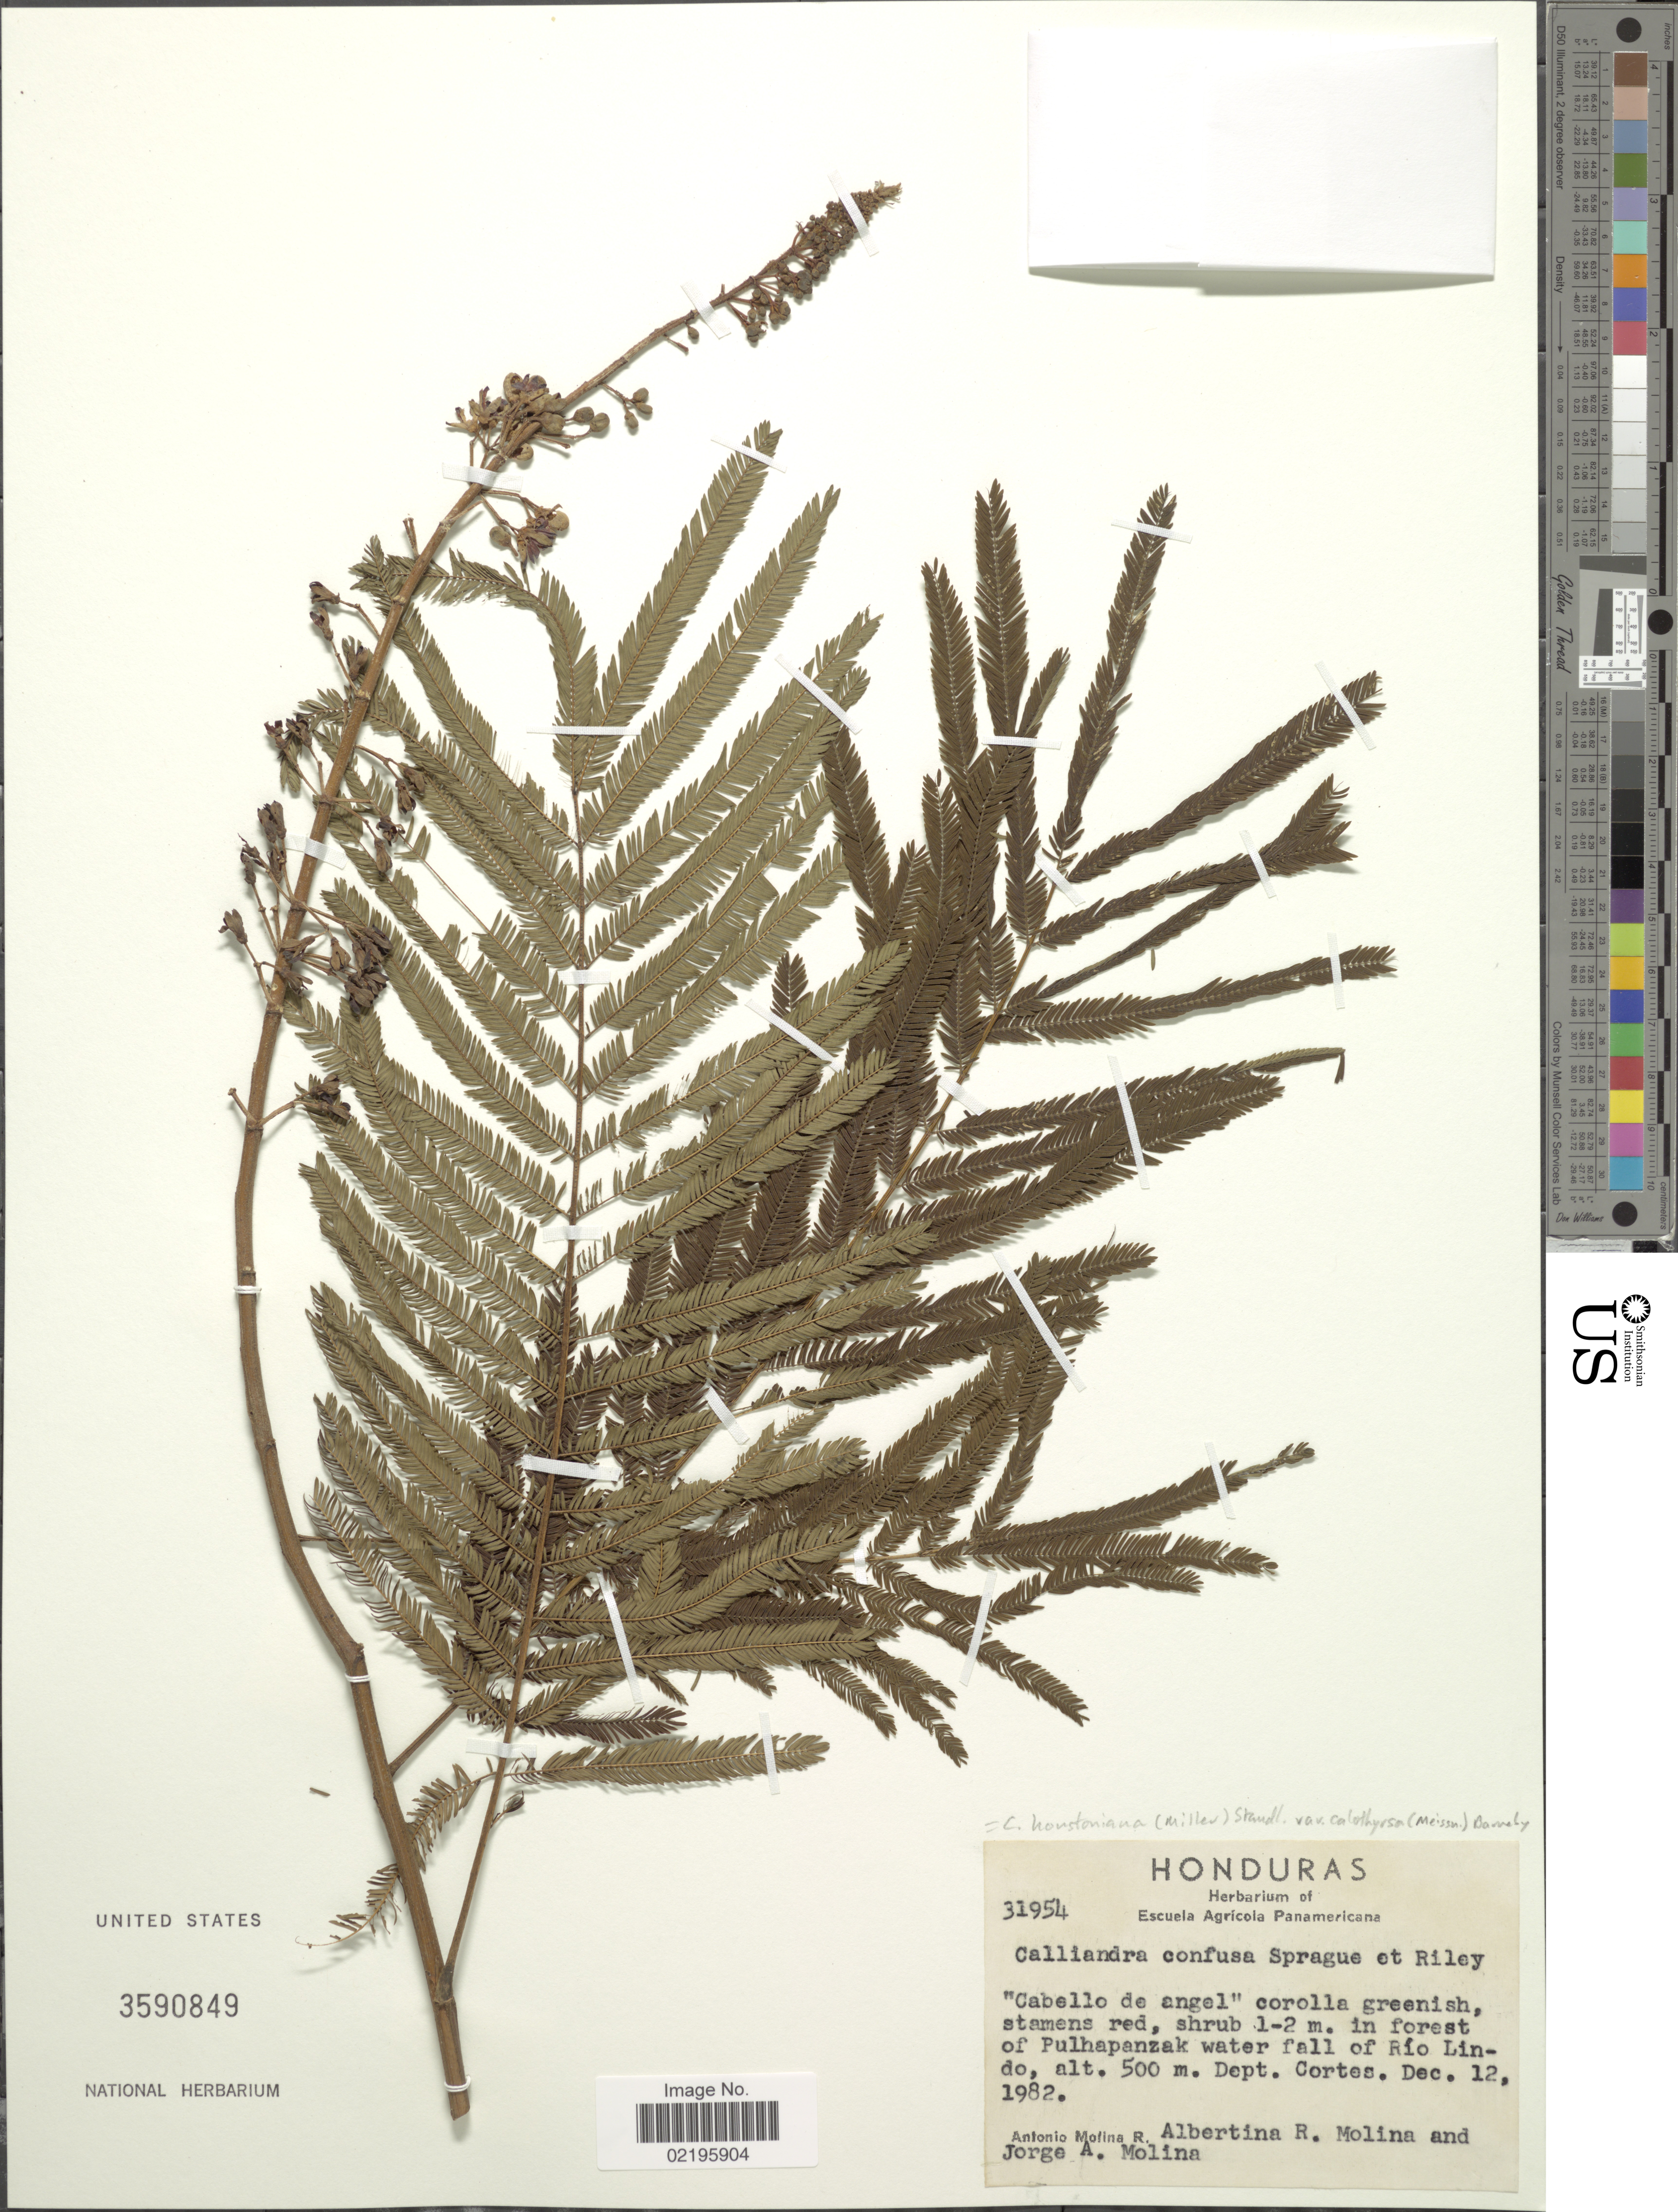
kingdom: Plantae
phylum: Tracheophyta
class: Magnoliopsida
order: Fabales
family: Fabaceae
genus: Calliandra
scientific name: Calliandra houstoniana var. colomasensis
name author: (Mill.) Standl.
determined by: Strong, Mark T., (BOT), Smithsonian Institution - National Museum of Natural History (UNITED STATES)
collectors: A. Molina R., A. R. Molina & J. A. Molina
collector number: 31954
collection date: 1982-12-12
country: Honduras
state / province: Cortés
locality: In forest of Pulhapanzak water fall of Rio Lindo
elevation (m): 500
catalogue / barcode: US 3590849